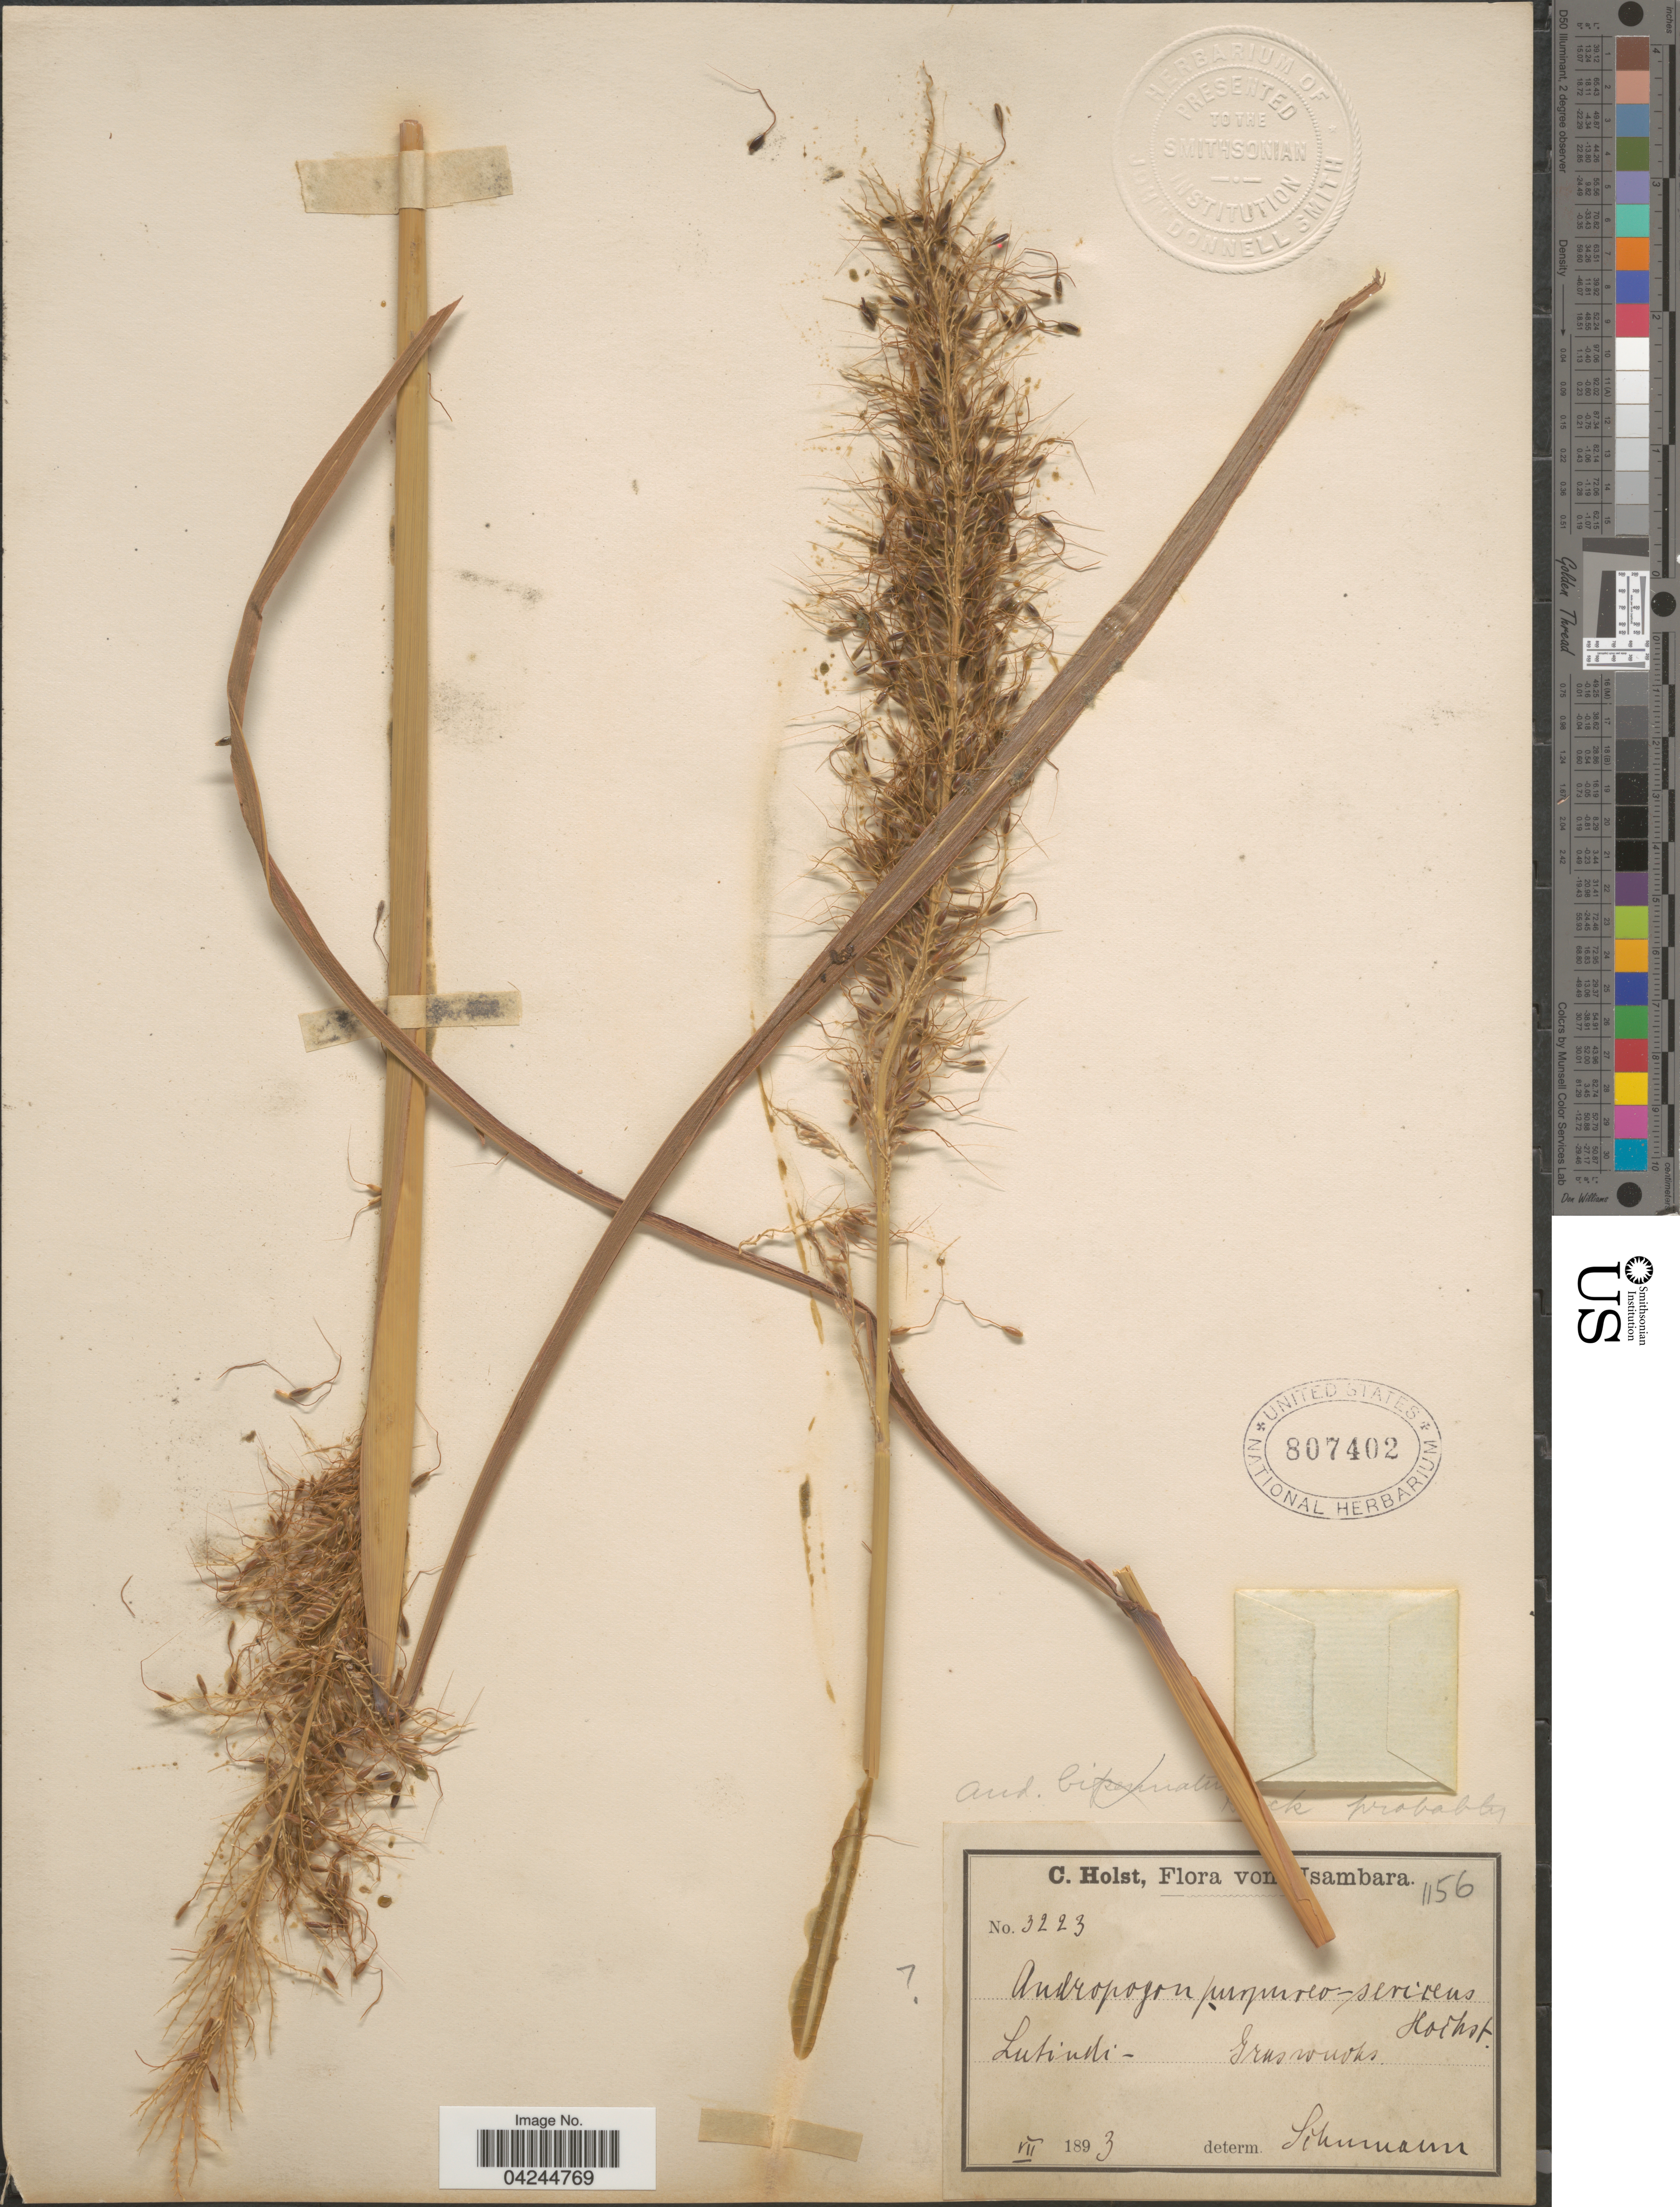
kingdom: Plantae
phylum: Tracheophyta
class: Liliopsida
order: Poales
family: Poaceae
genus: Cleistachne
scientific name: Cleistachne sorghoides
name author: Benth.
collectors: C. H. Holst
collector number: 3223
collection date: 1893-07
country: Tanzania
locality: Isambara. Lutindi.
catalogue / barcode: US 807402